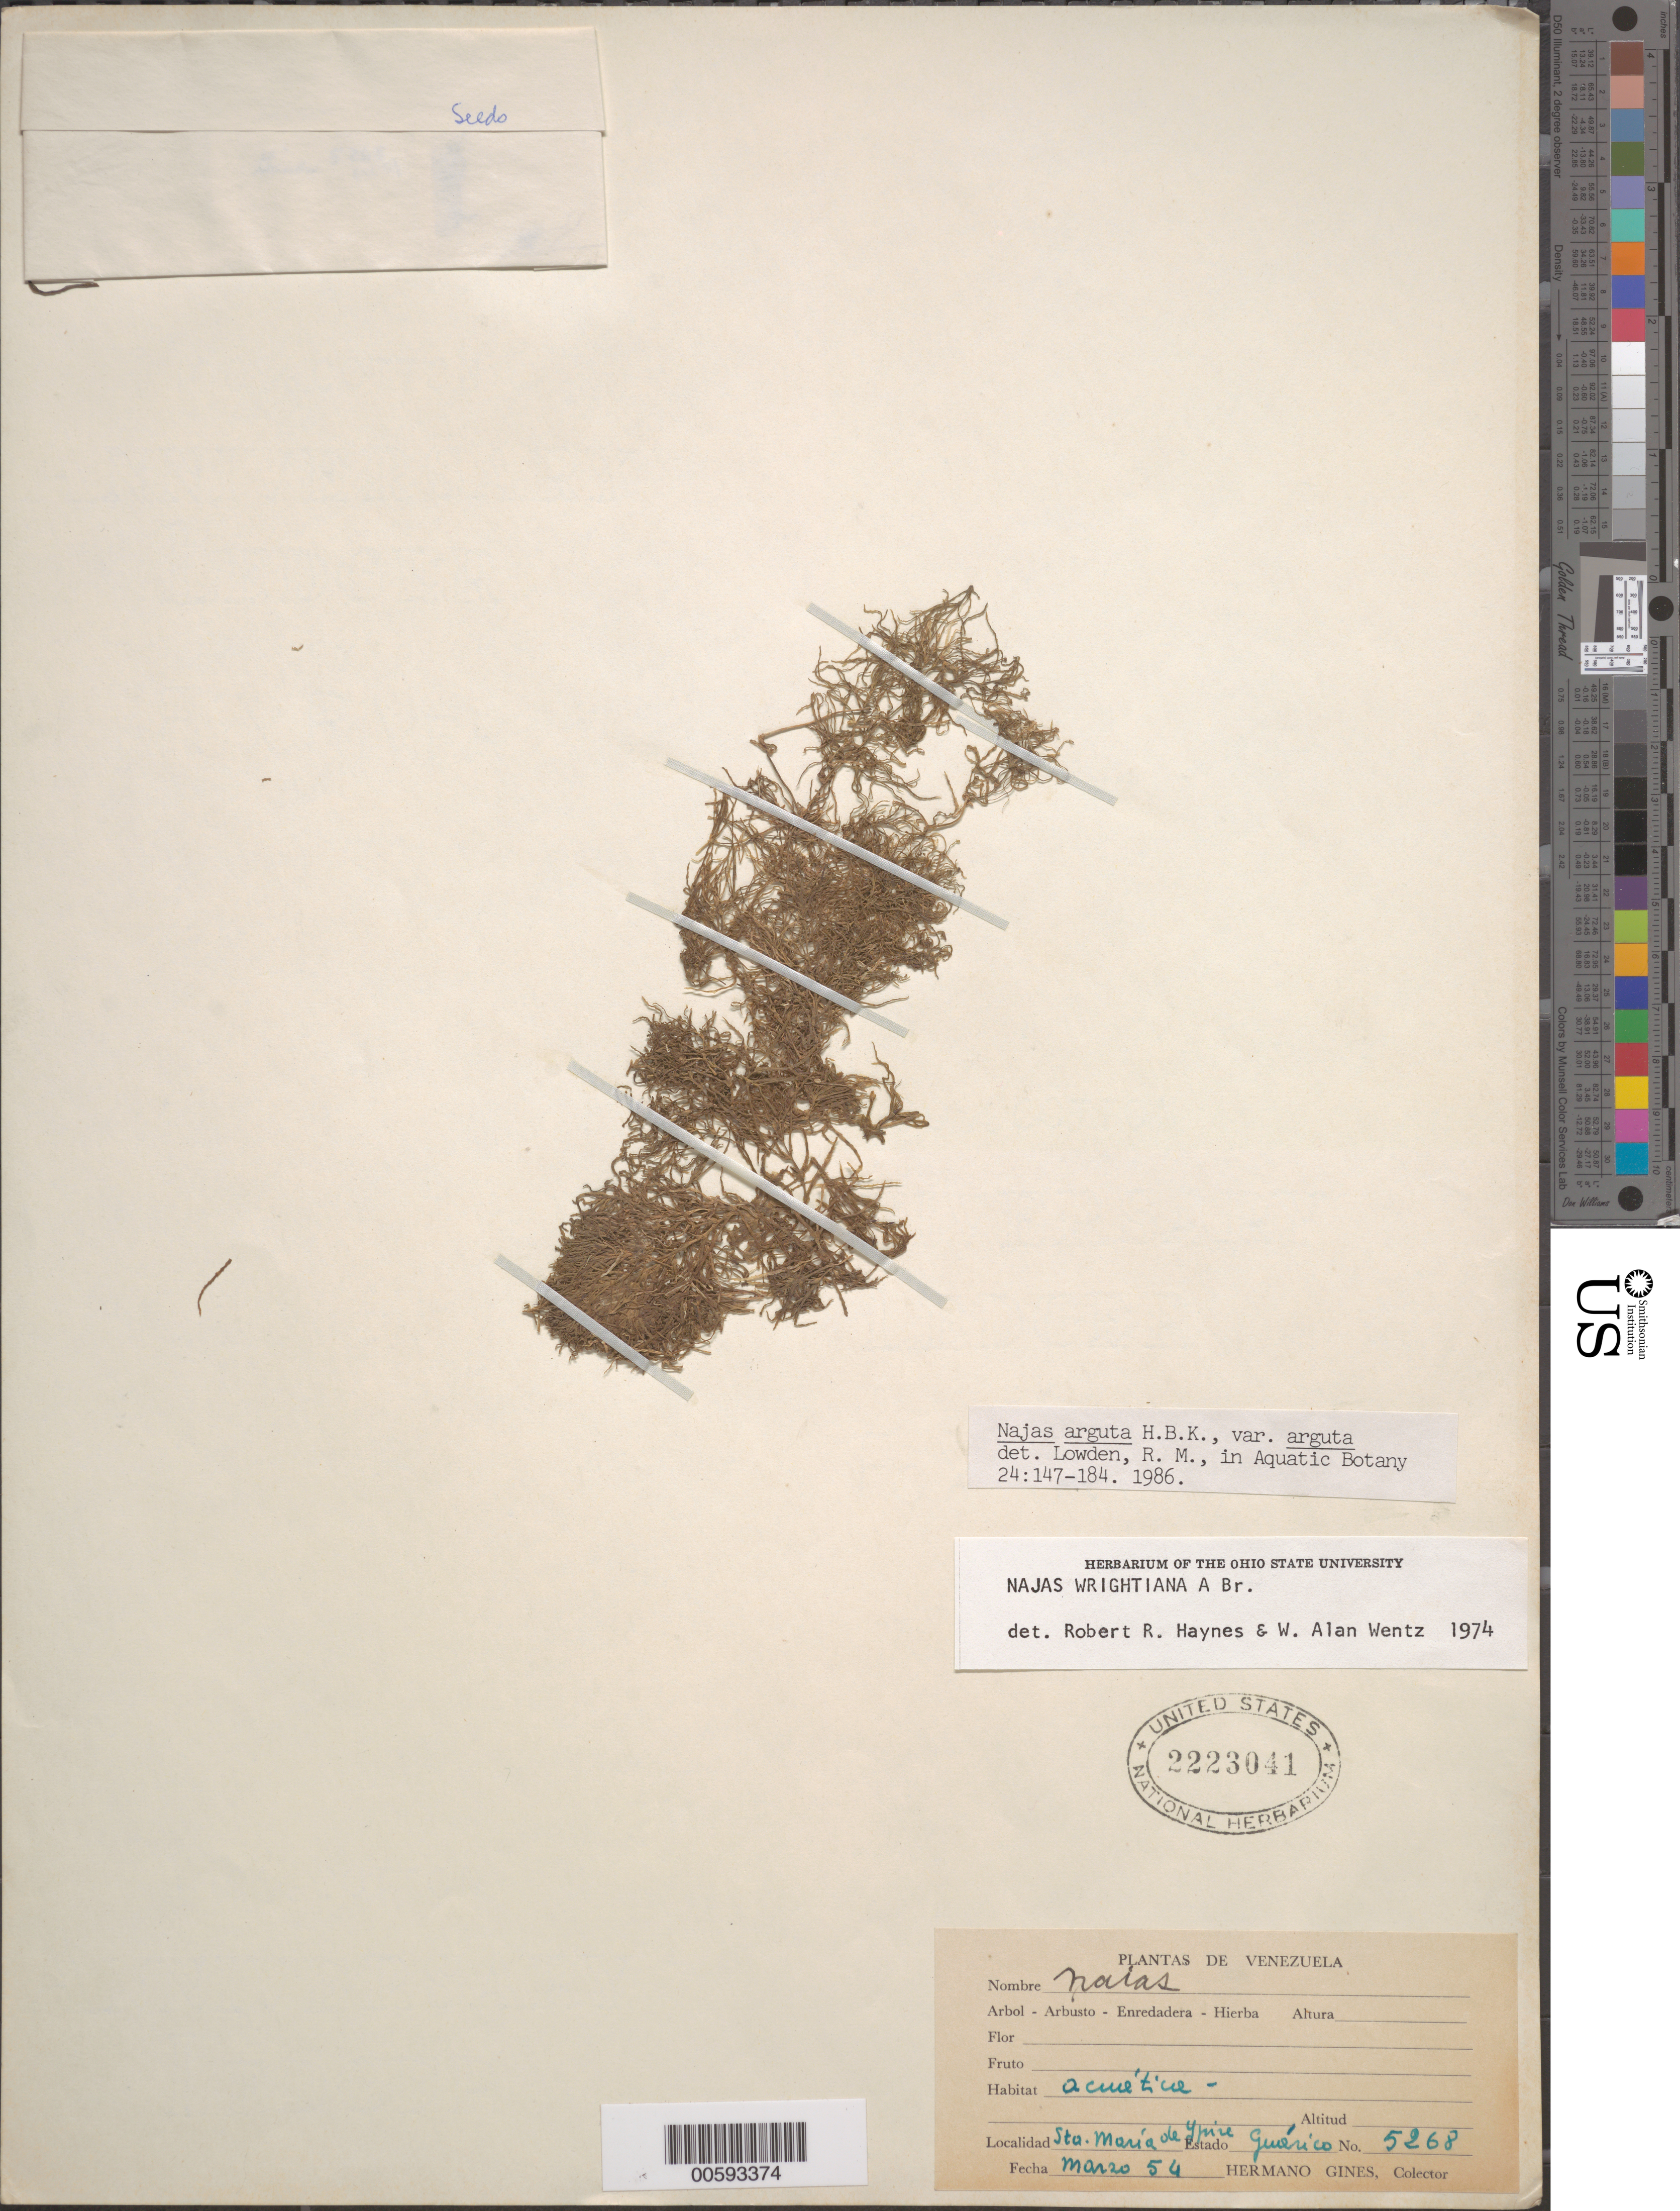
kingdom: Plantae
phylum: Tracheophyta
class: Liliopsida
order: Alismatales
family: Hydrocharitaceae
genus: Najas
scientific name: Najas arguta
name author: Kunth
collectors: Bro. Gines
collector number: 5268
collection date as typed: Mar 1954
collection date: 1954-03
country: Venezuela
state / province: Guárico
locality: Sta. Maria de Yjire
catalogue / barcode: US 2223041